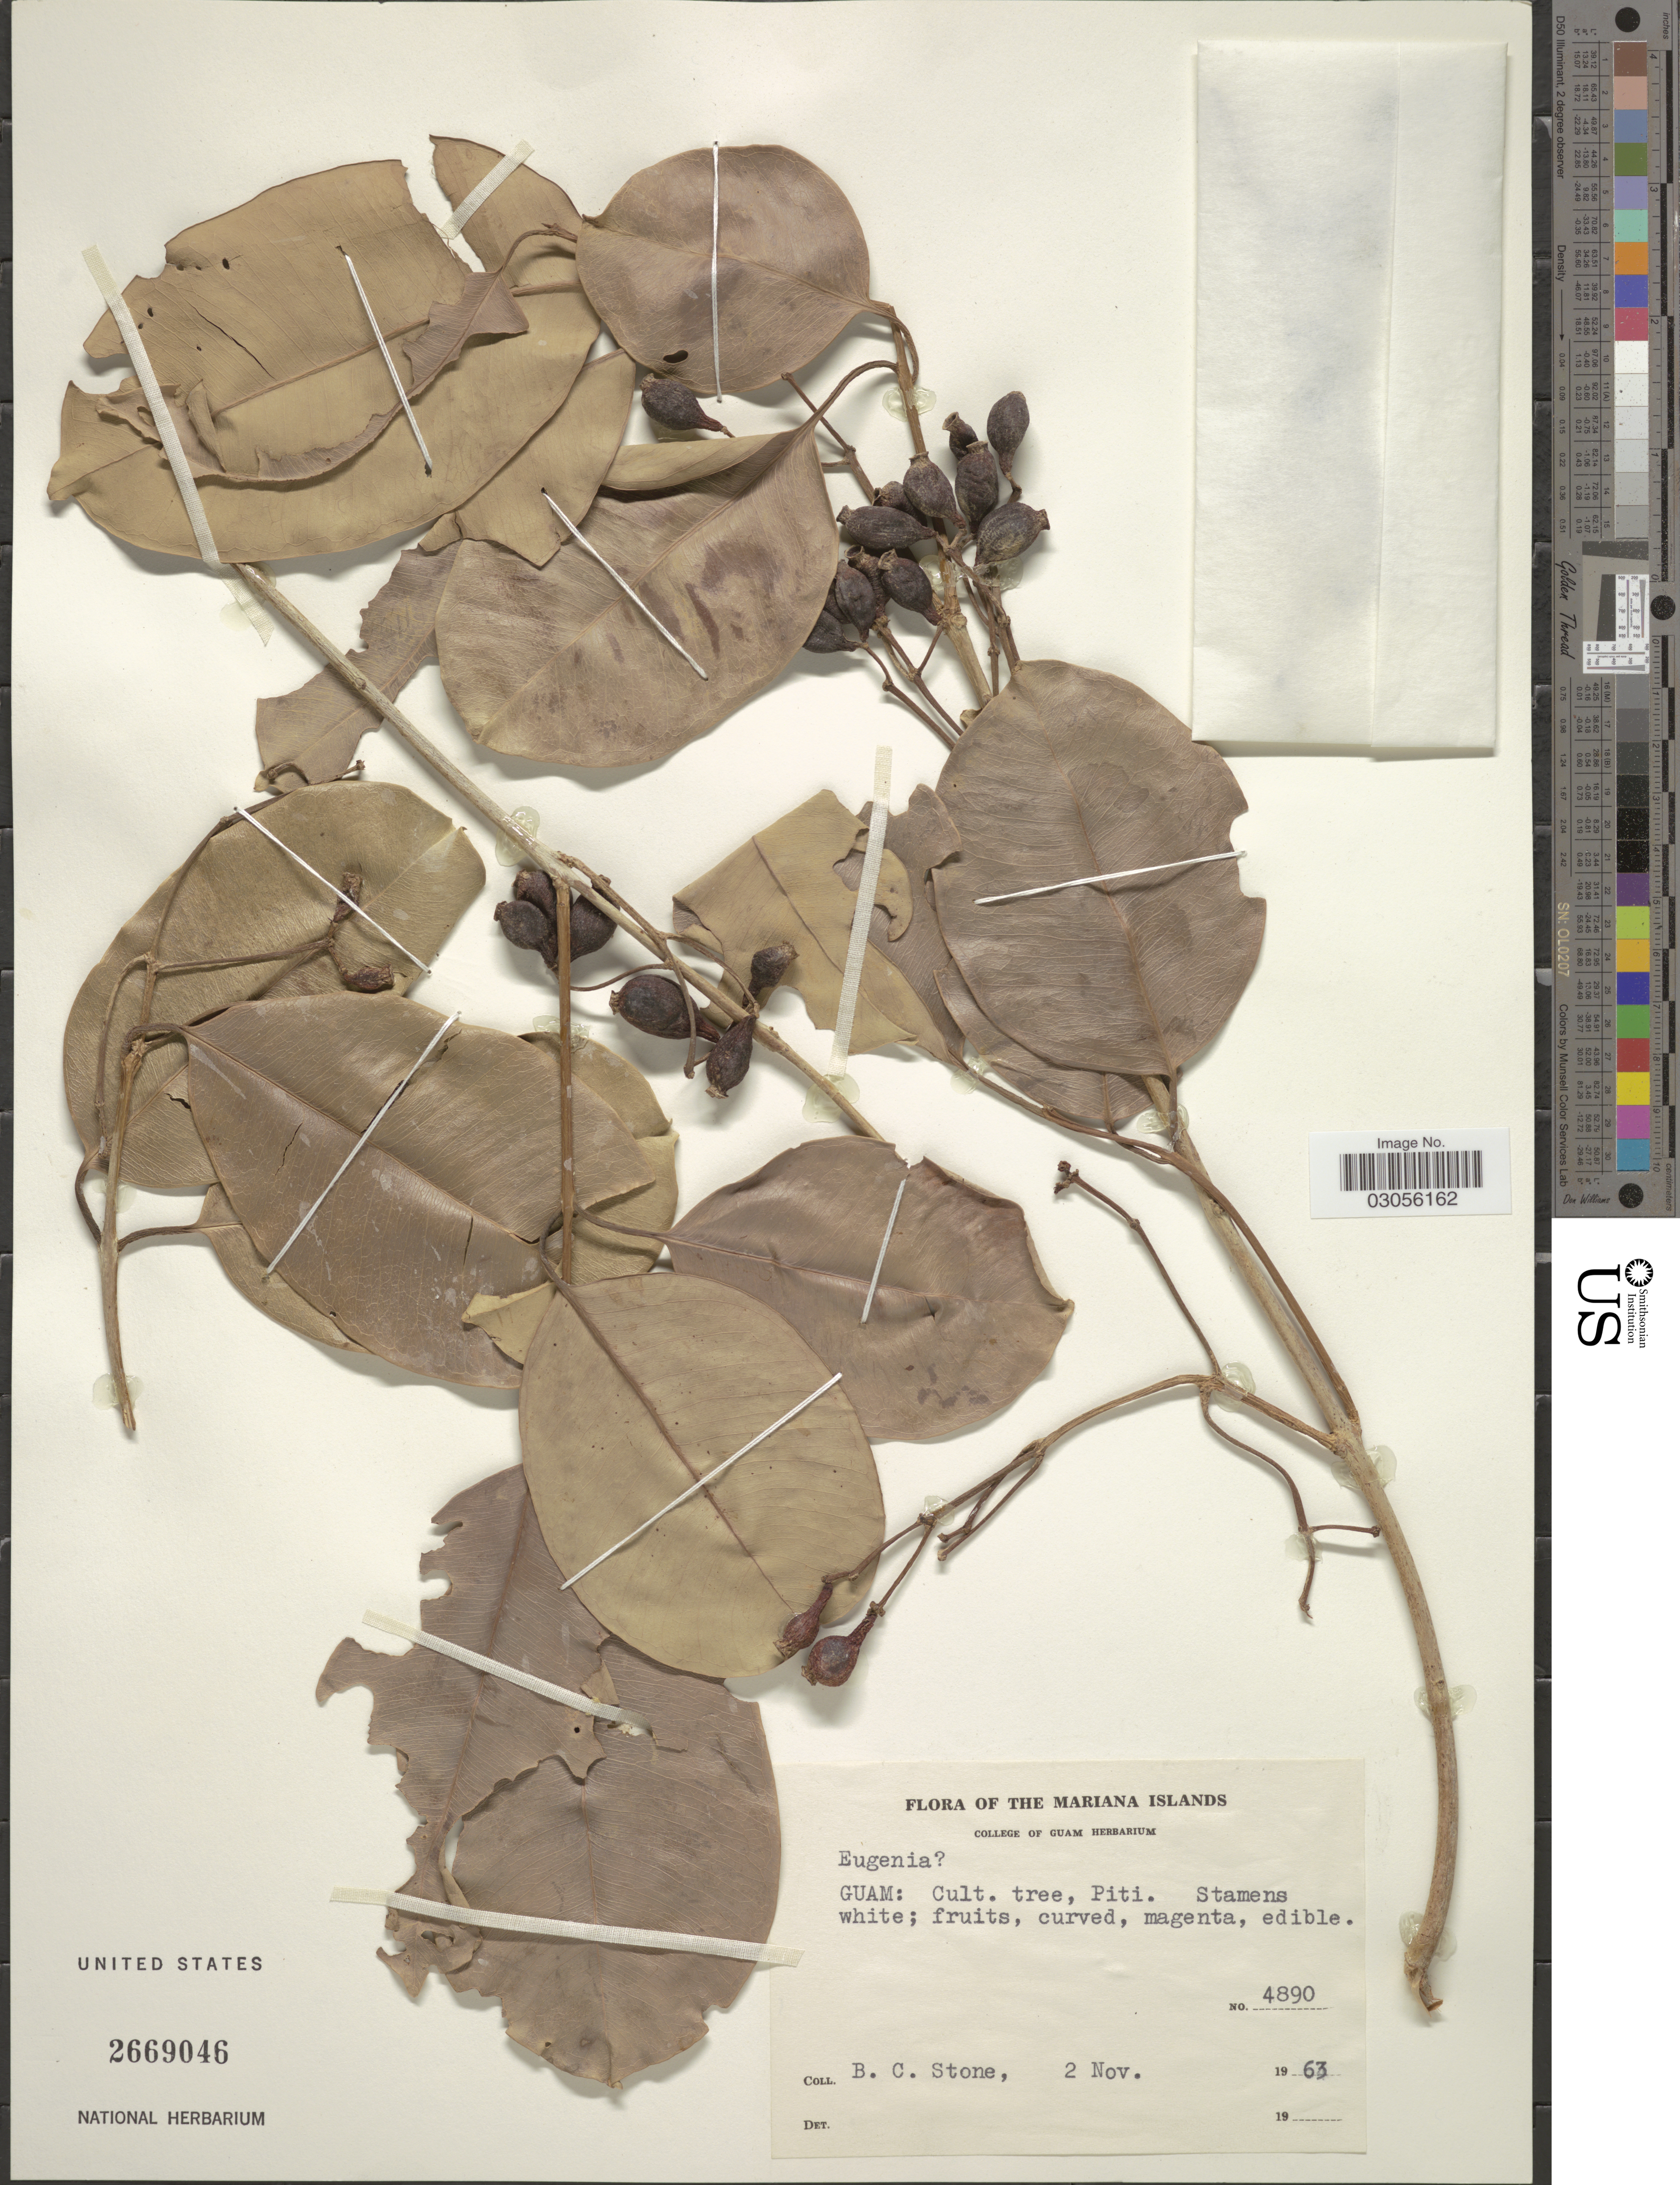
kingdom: Plantae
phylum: Tracheophyta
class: Magnoliopsida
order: Myrtales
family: Myrtaceae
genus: Syzygium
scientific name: Syzygium cumini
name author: (L.) Skeels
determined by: Strong, Mark T., (BOT), Smithsonian Institution - National Museum of Natural History (UNITED STATES)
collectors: B. C. Stone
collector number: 4890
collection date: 1963-11-02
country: Guam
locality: The Mariana Islands. Cult. tree, Piti.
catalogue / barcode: US 2669046